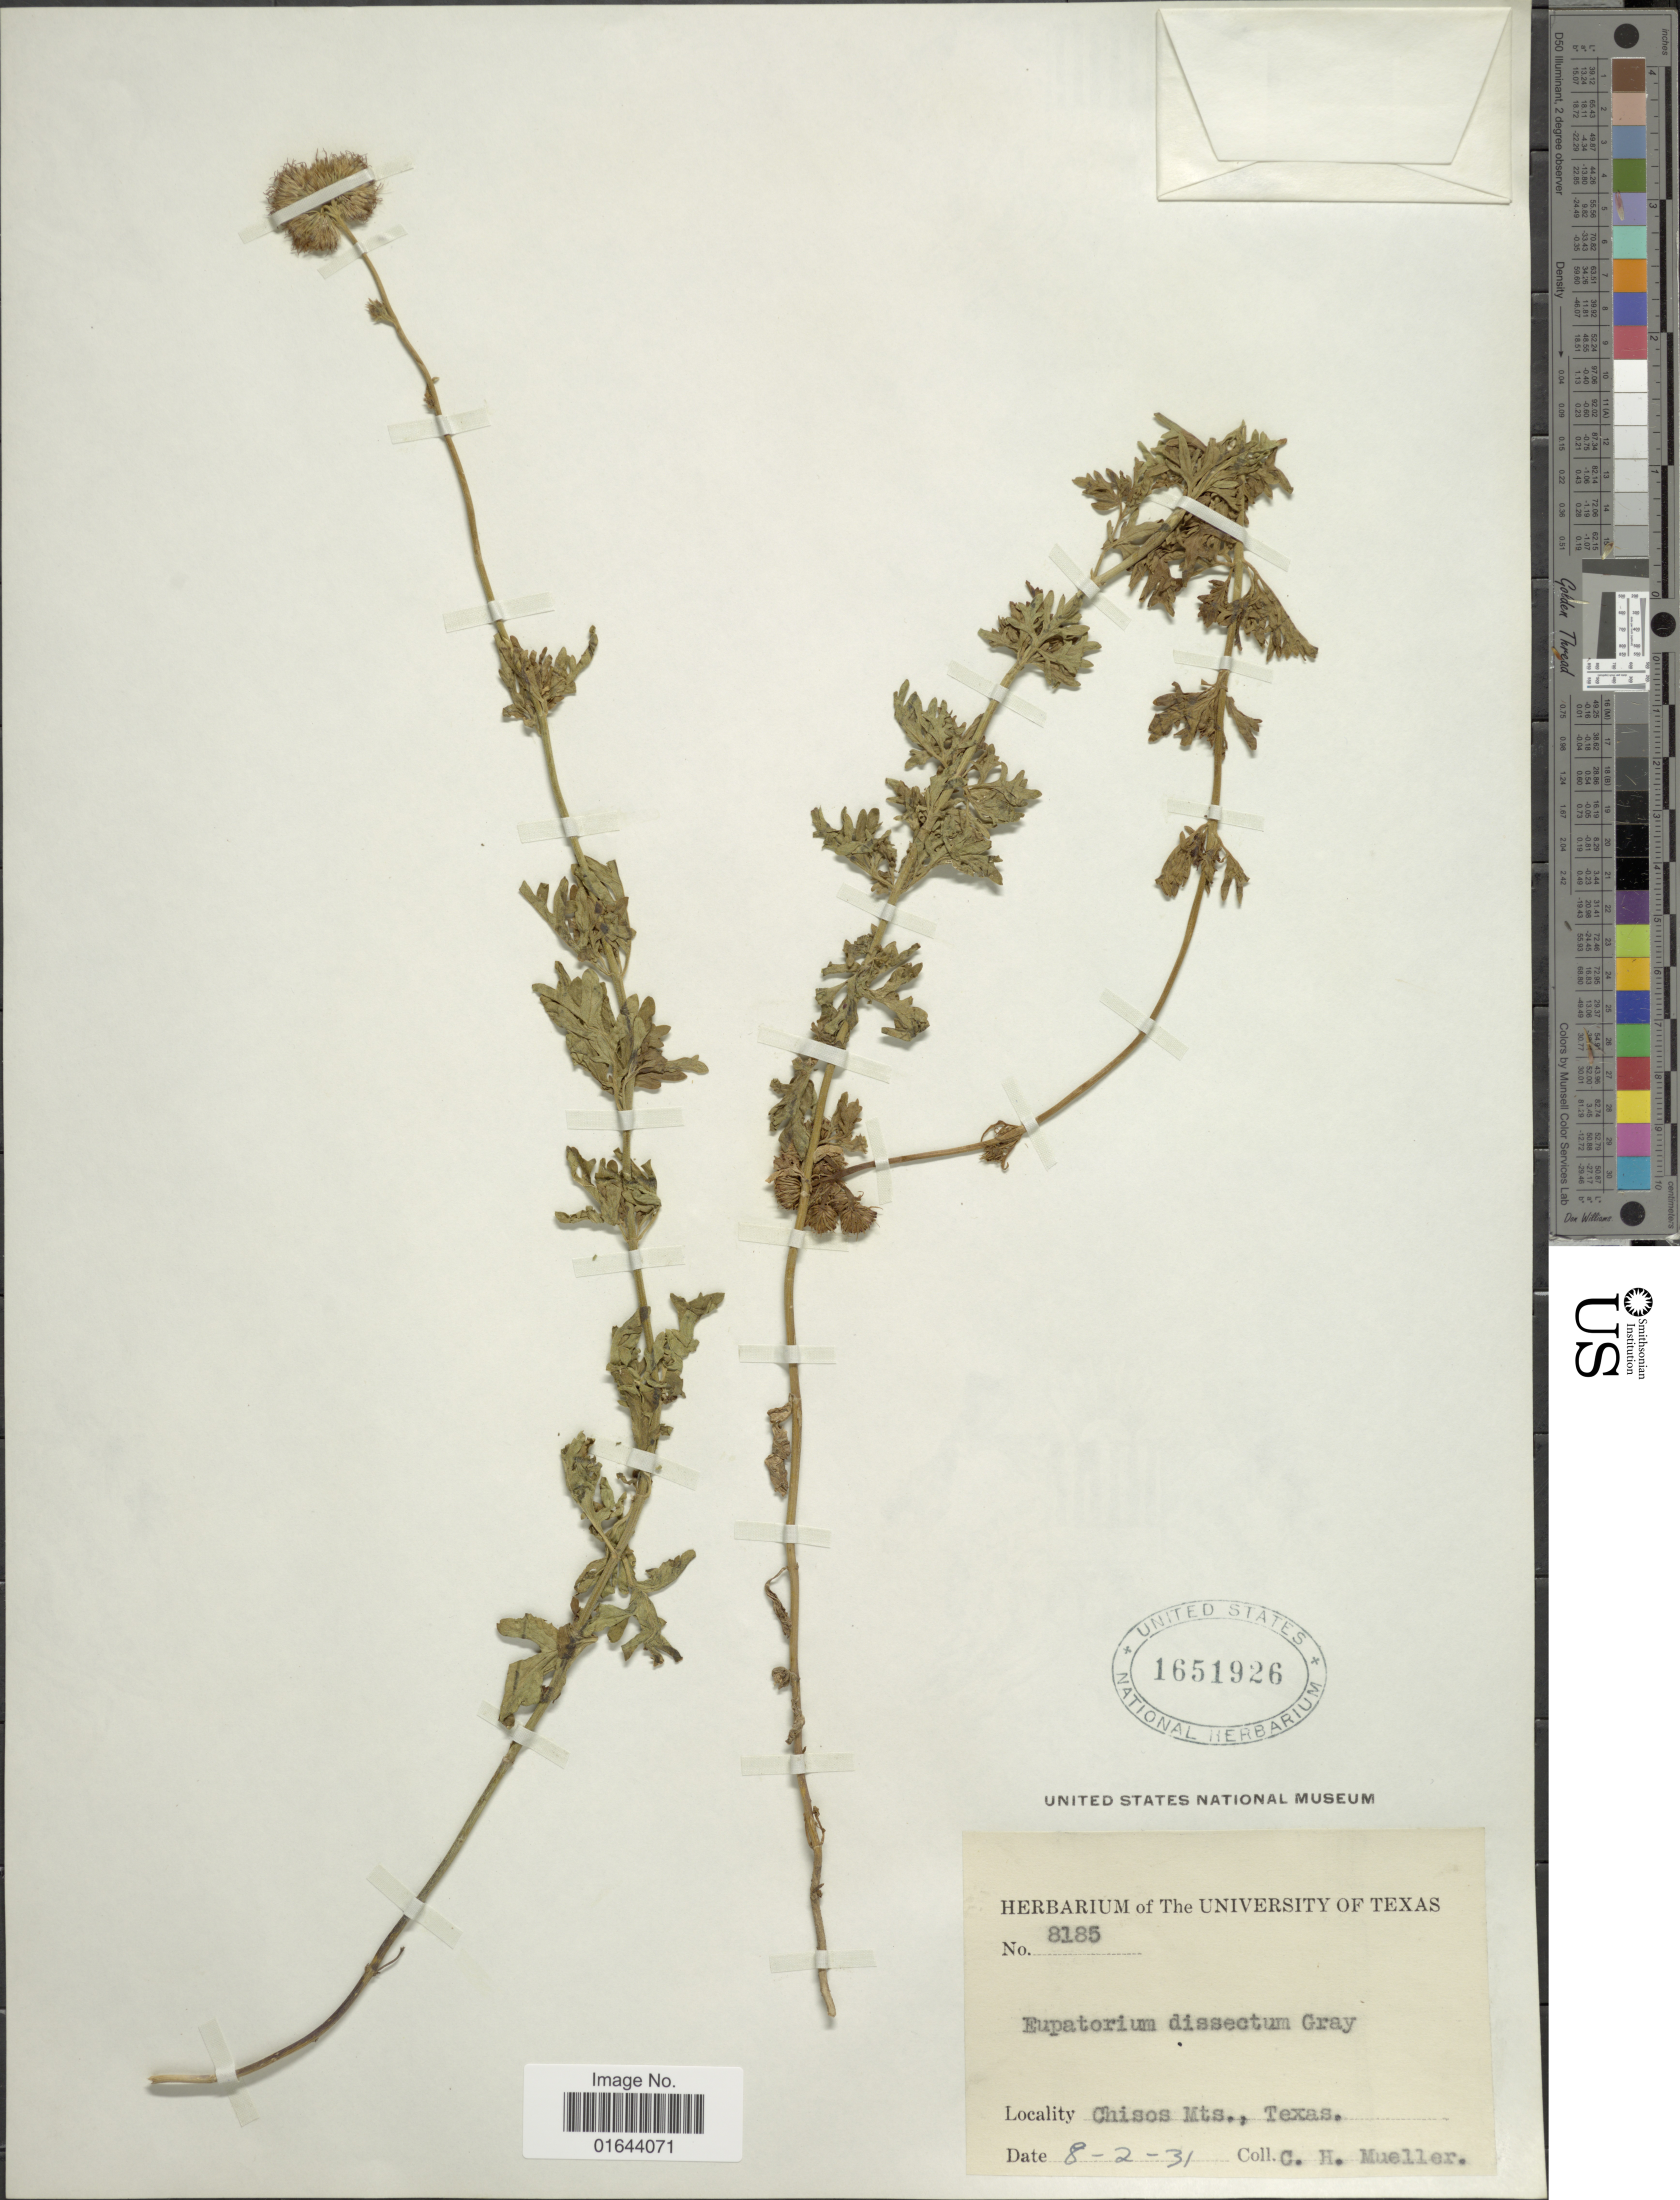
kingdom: Plantae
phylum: Tracheophyta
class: Magnoliopsida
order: Asterales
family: Asteraceae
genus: Conoclinium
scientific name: Conoclinium greggii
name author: (A. Gray) Small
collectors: C. H. Mueller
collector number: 8185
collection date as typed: Transcribed d/m/y: 2/8/31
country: United States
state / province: Texas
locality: Chisos Mts., Texas.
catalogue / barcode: US 1651926